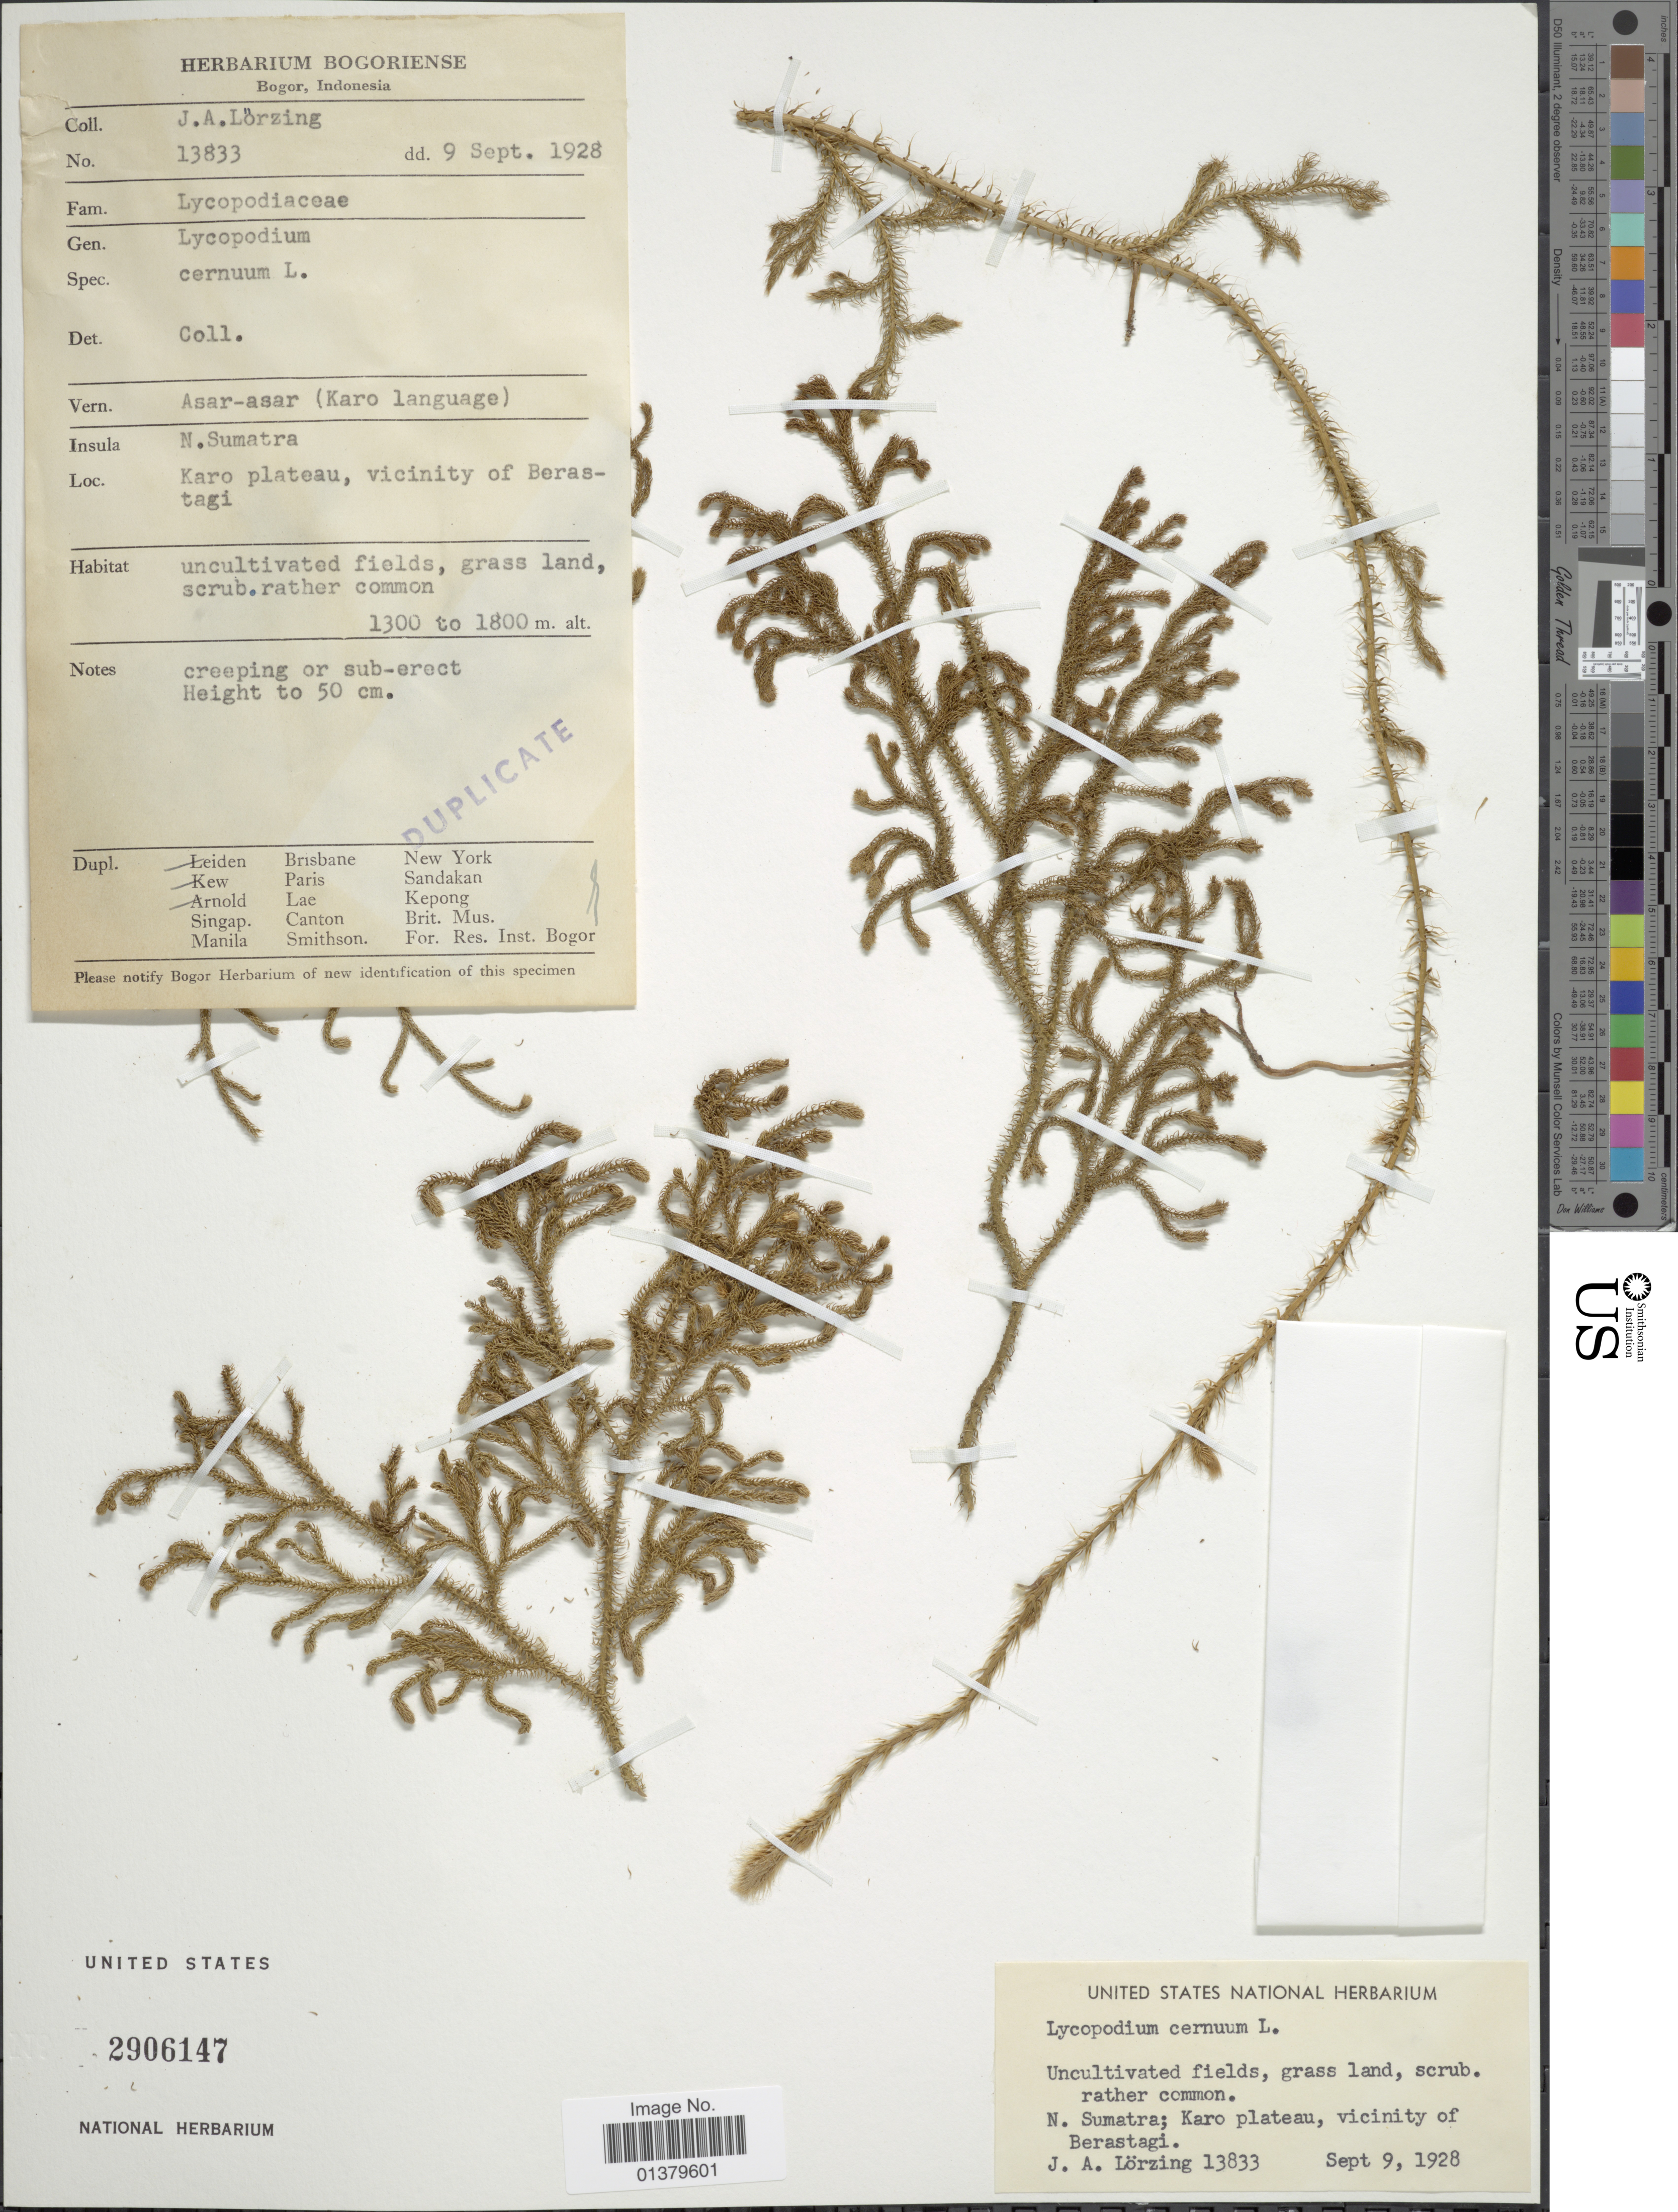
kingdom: Plantae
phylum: Tracheophyta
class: Lycopodiopsida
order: Lycopodiales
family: Lycopodiaceae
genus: Palhinhaea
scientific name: Palhinhaea cernua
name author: (L.) Vasc. & Franco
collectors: J. Lorzing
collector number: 13833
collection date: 1928-09-09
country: Indonesia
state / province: Sumatra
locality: Insula N.Sumatra Karo plateau, vicinity of Berastagi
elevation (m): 1300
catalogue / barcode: US 2906147